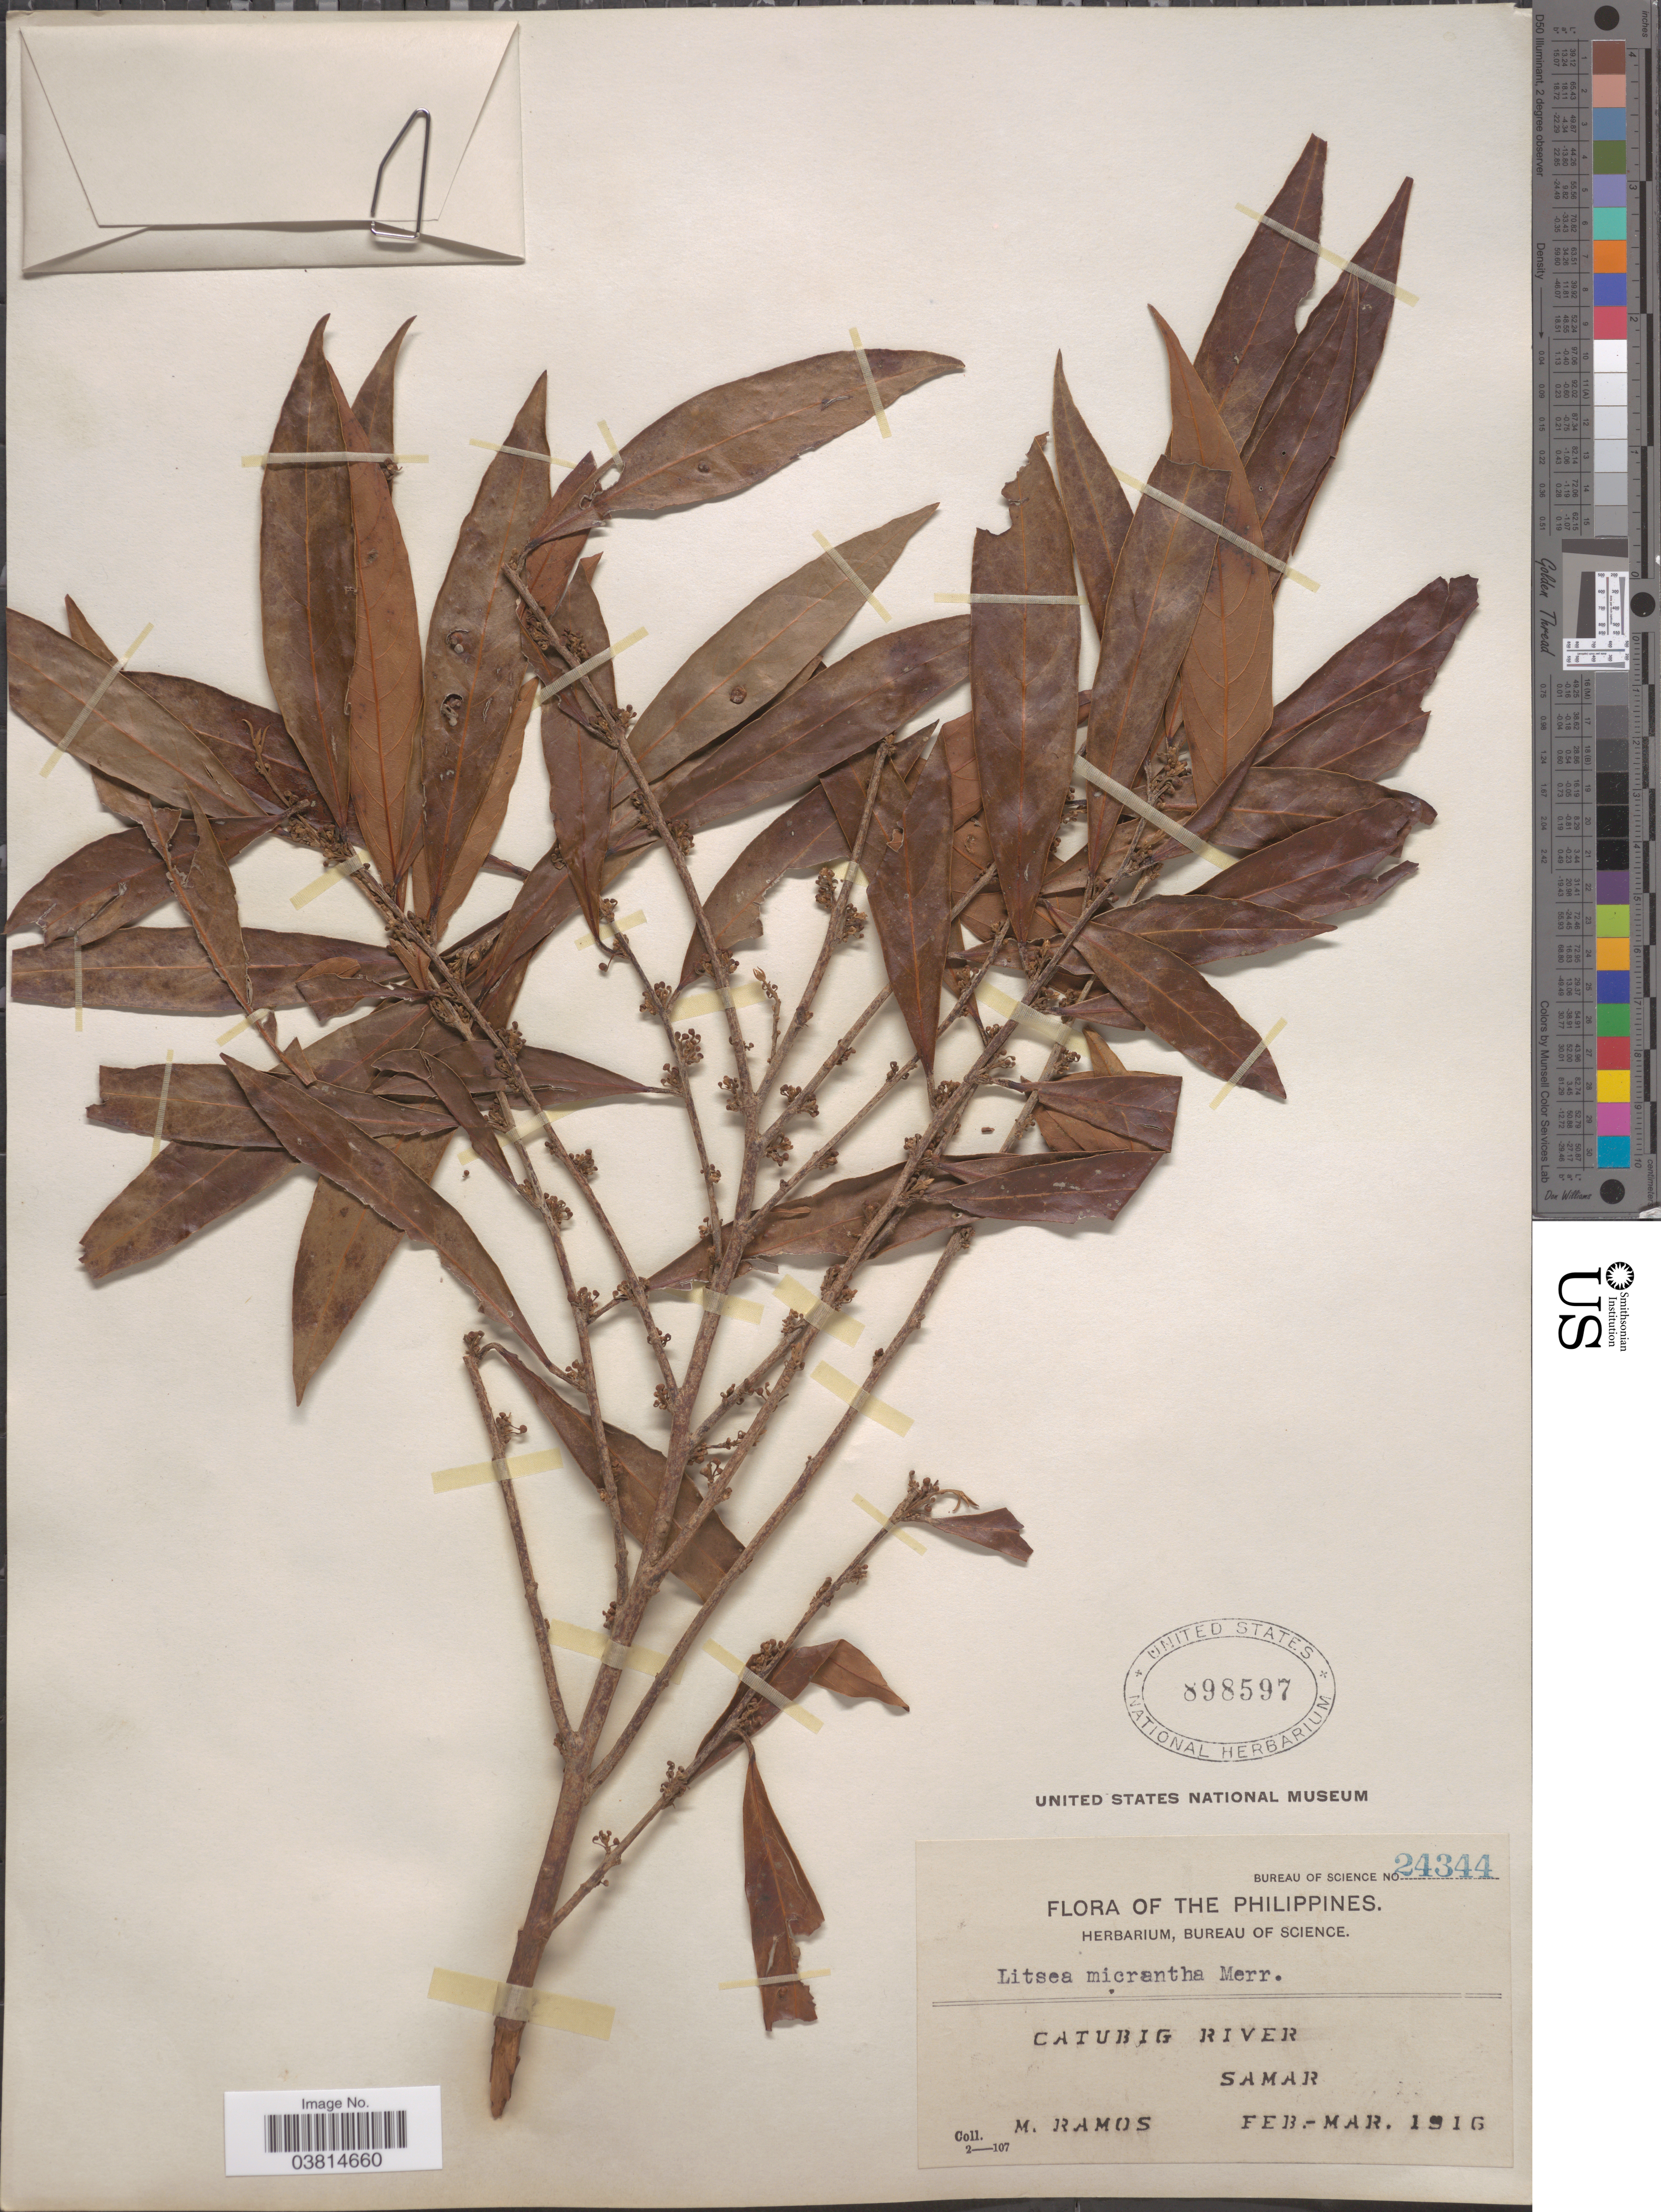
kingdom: Plantae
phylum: Tracheophyta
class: Magnoliopsida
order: Laurales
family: Lauraceae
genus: Litsea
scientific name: Litsea micrantha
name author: Merr.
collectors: M. Ramos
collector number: Bureau of Science 24344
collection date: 1916-02/1916-03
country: Philippines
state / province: Eastern Visayas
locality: Catubig River. Samar.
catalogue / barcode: US 898597